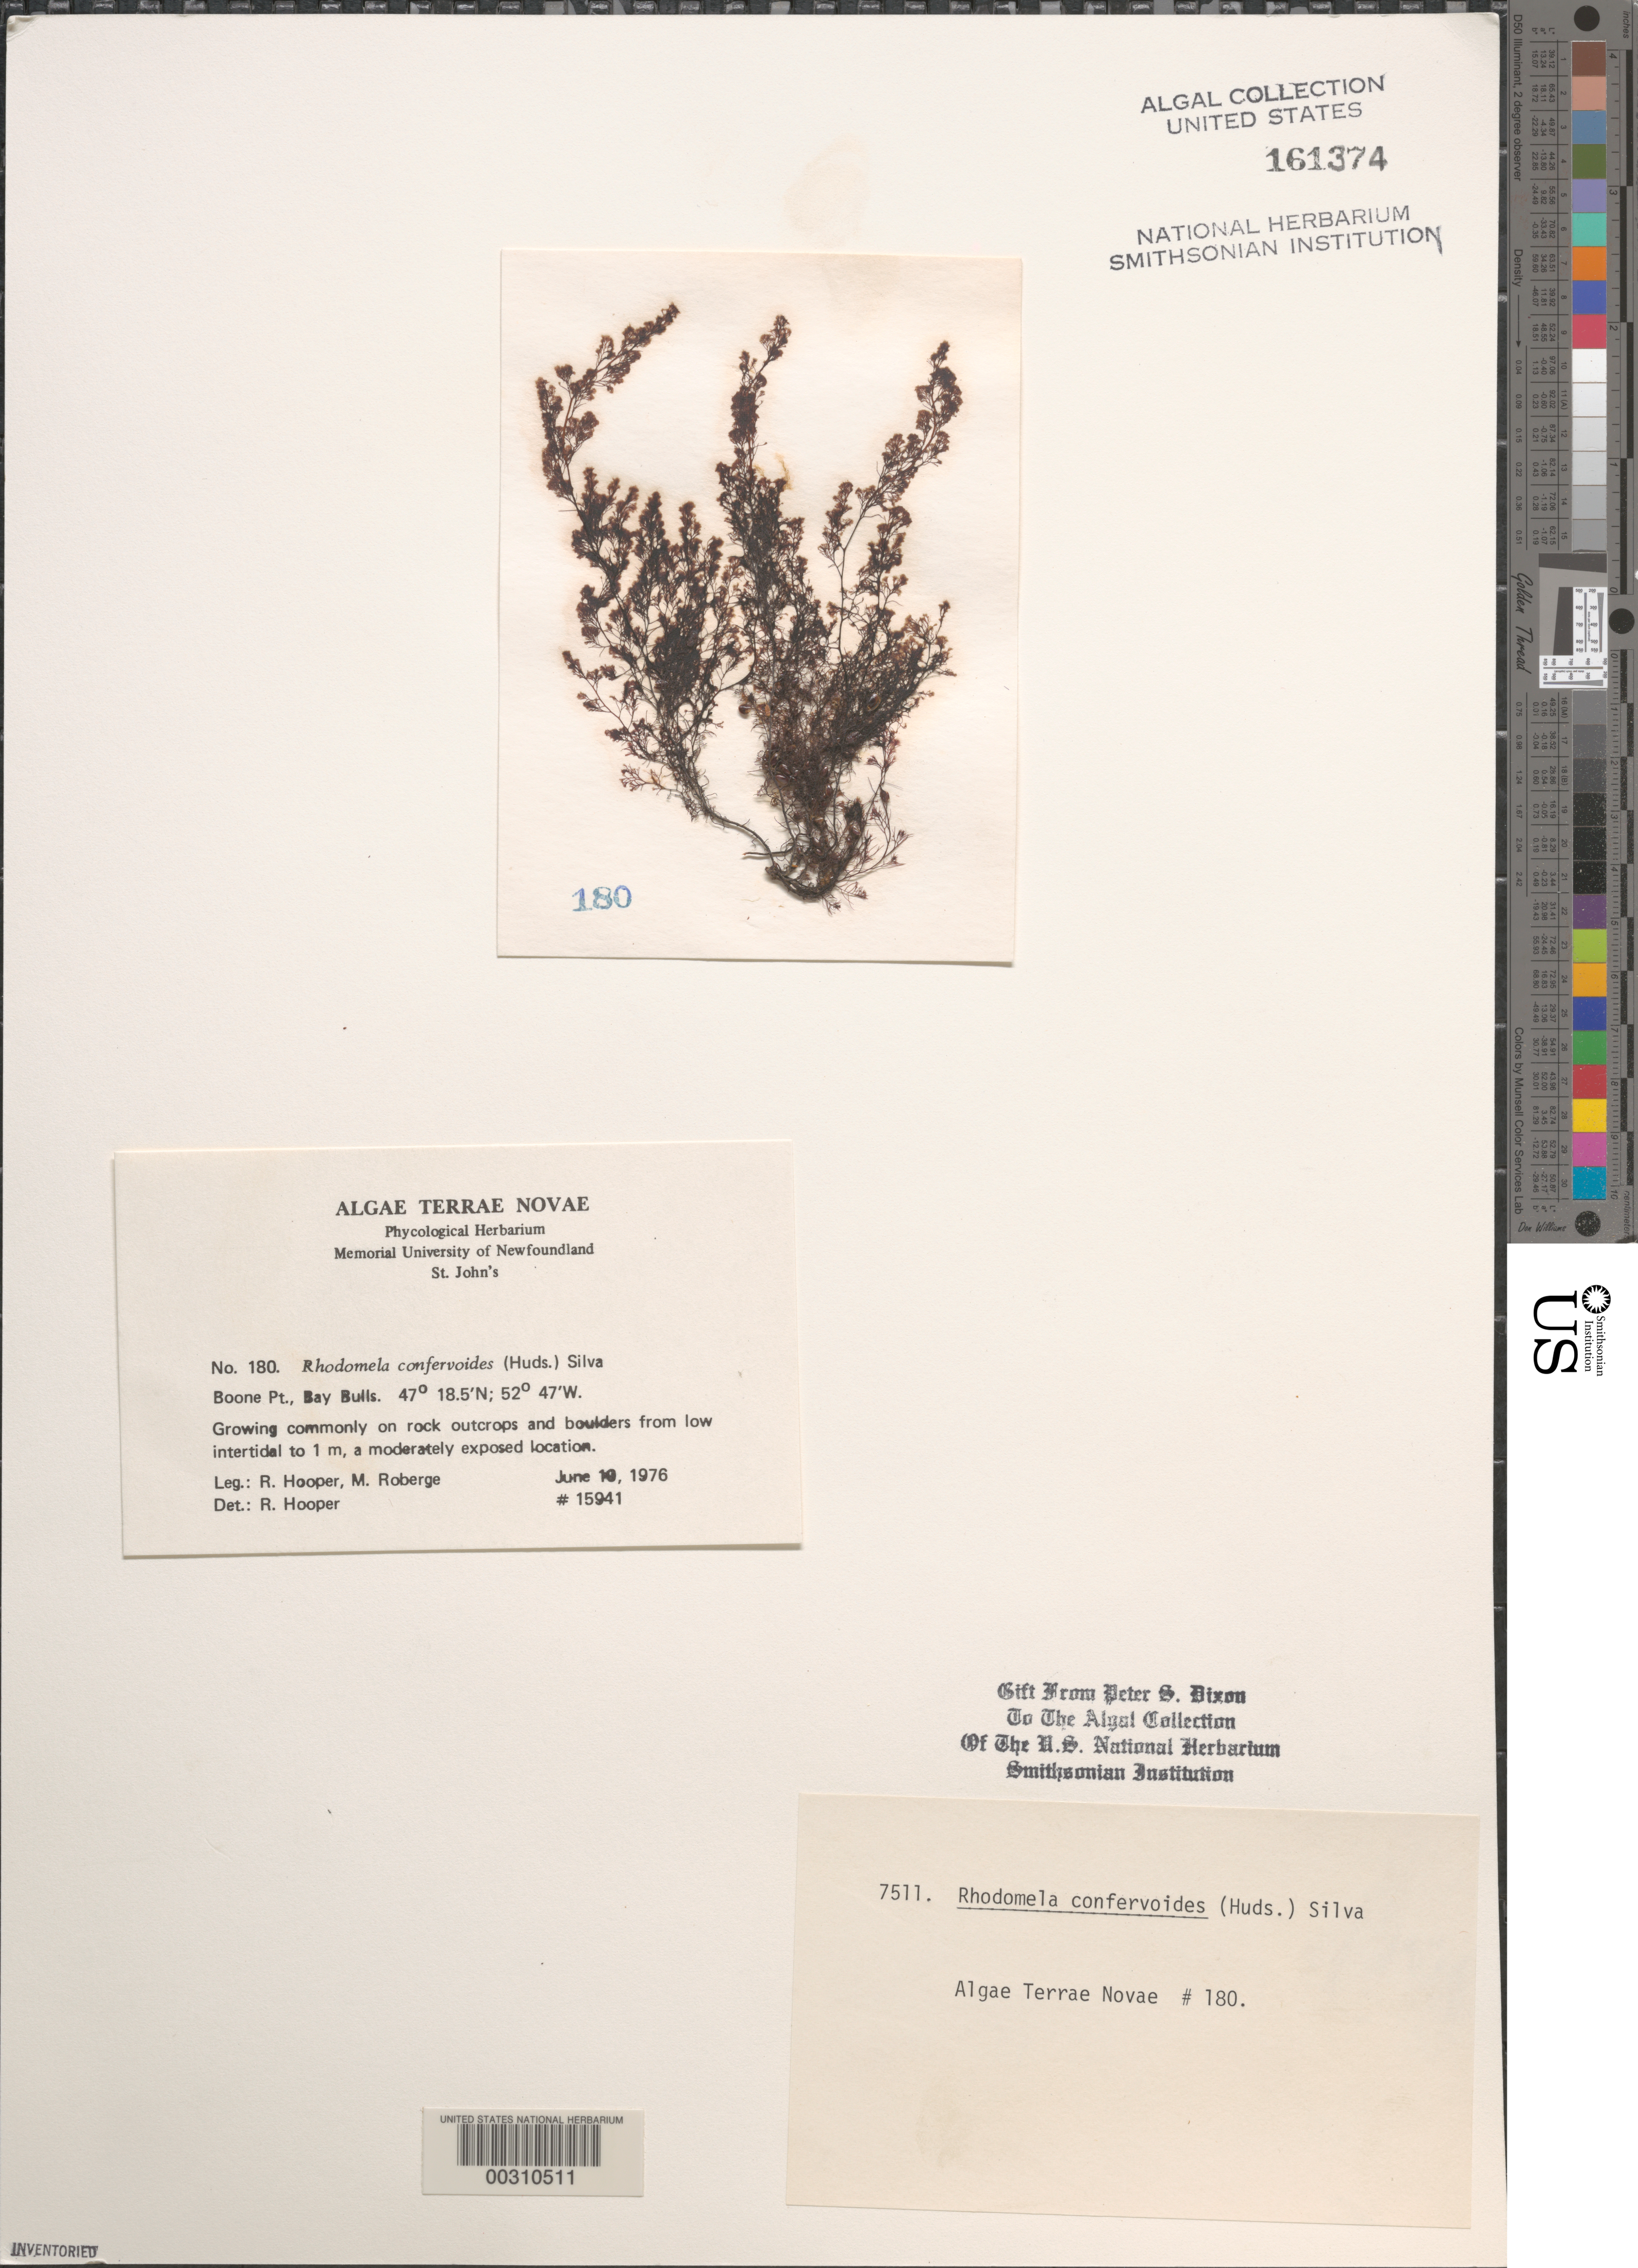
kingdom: Plantae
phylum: Rhodophyta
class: Florideophyceae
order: Ceramiales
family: Rhodomelaceae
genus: Rhodomela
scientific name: Rhodomela confervoides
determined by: Hooper, R. G.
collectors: R. G. Hooper & M. Roberge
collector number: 15941 & PSD 7511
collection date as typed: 10 Jun 1976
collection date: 1976-06-10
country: Canada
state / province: Newfoundland and Labrador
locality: Boone Point, Bay Bulls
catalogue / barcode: US 161374